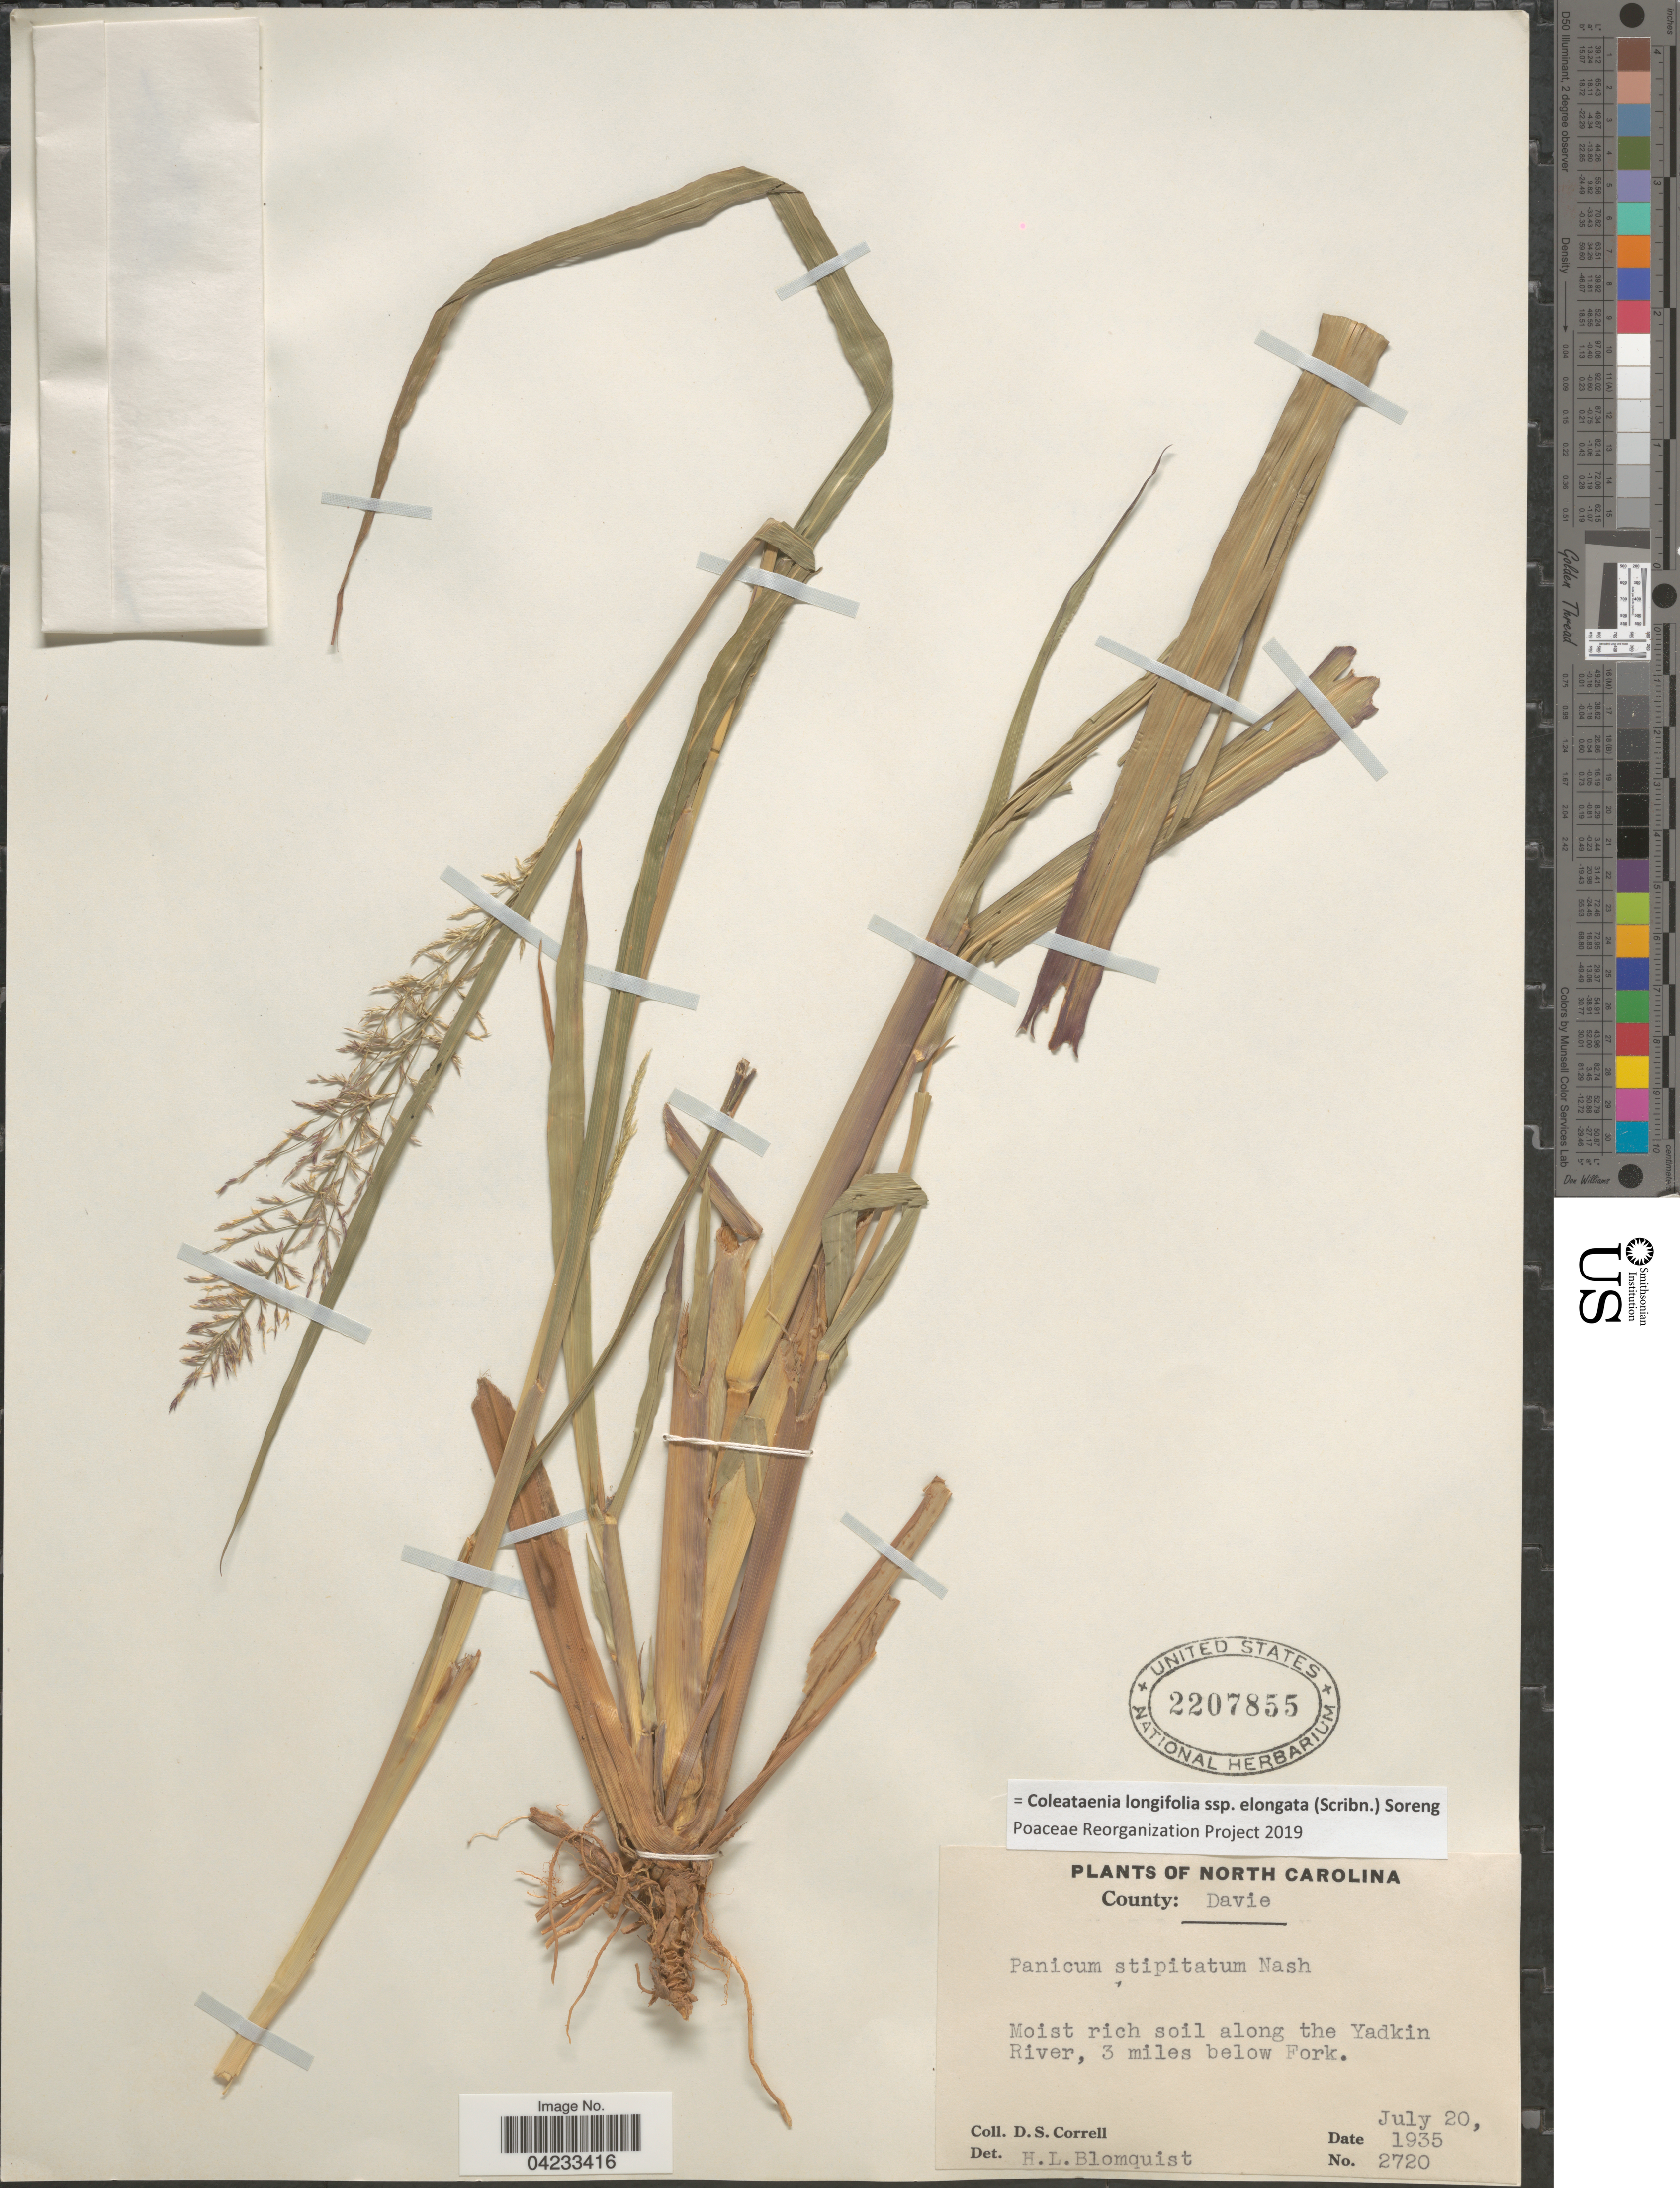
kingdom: Plantae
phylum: Tracheophyta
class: Liliopsida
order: Poales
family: Poaceae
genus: Coleataenia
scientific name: Coleataenia longifolia subsp. elongata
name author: (Scribn.) Soreng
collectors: D. S. Correll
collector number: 2720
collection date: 1935-07-20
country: United States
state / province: North Carolina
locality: County: Davie. Moist rich soil along the Yadkin River, 3 miles below Fork.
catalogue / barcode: US 2207855